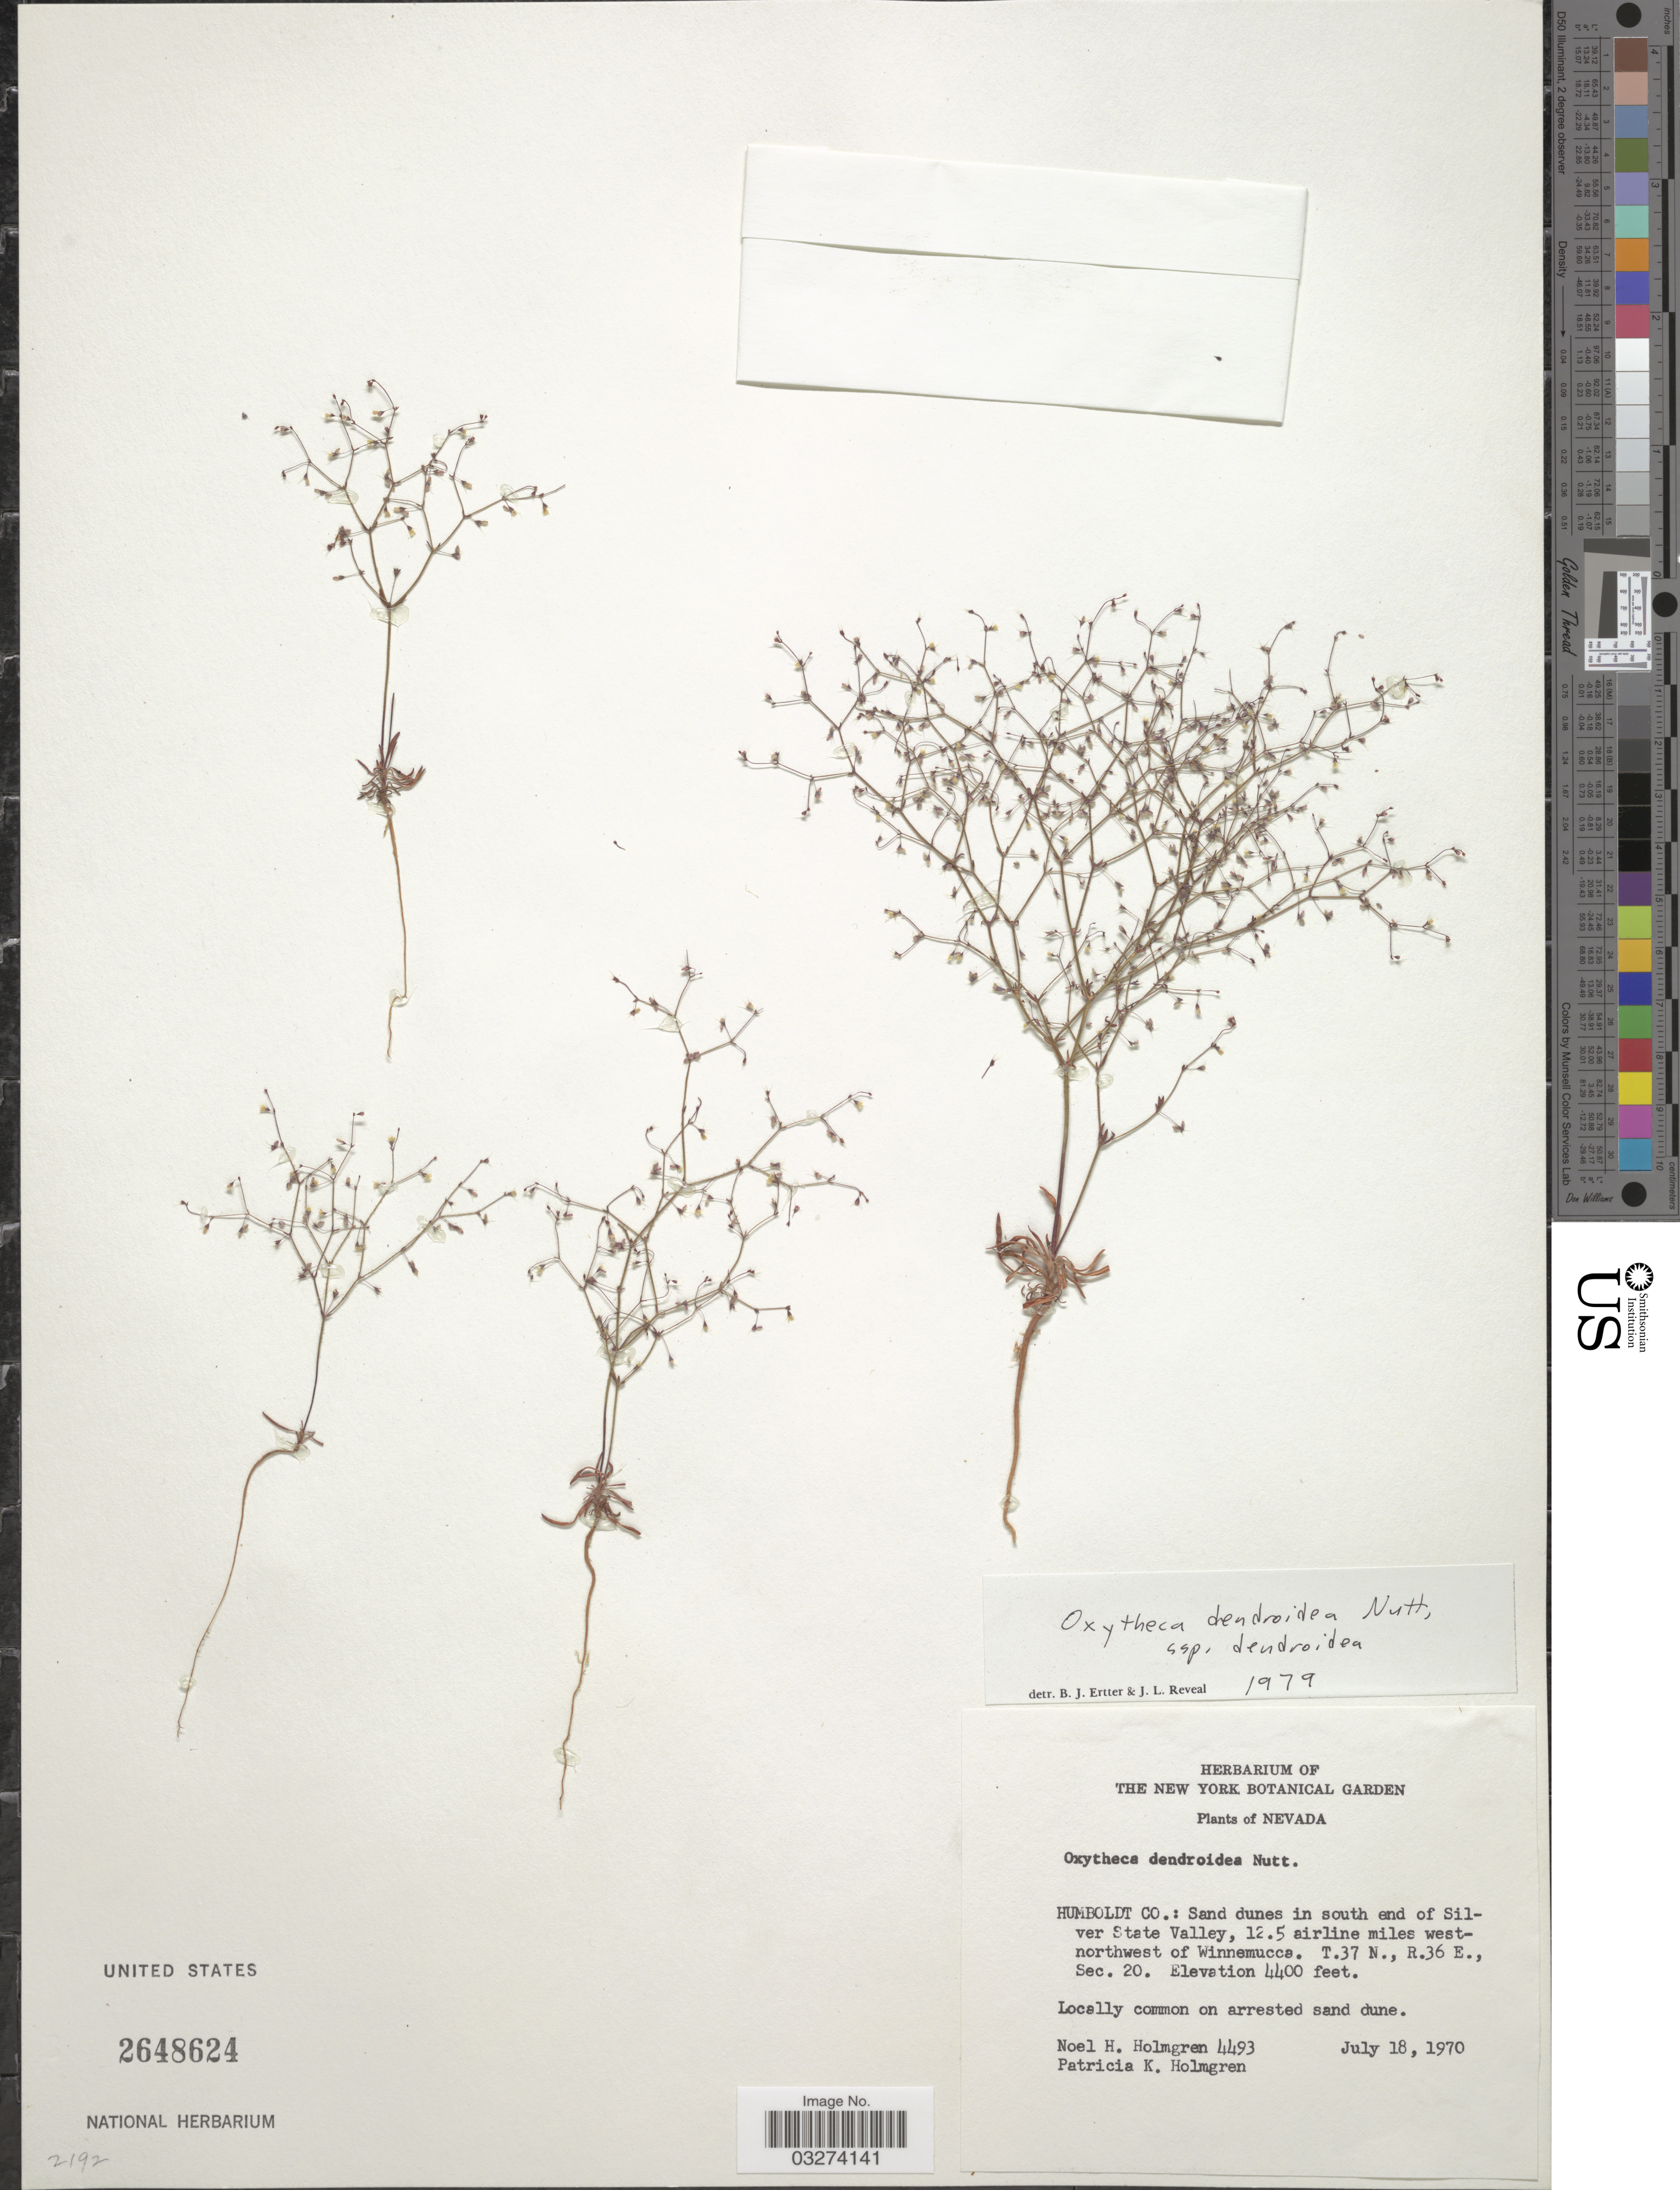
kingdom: Plantae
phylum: Tracheophyta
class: Magnoliopsida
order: Caryophyllales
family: Polygonaceae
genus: Oxytheca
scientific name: Oxytheca dendroidea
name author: Nutt.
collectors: N. H. Holmgren & P. K. Holmgren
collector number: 4493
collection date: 1970-07-18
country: United States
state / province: Nevada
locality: Humboldt Co.: Sand dunes in south end of Silver State Valley, 12.5 airline miles west-northwest of Winnemucca. T.37N., R.36 E., Sec. 20.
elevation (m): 1341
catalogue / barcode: US 2648624